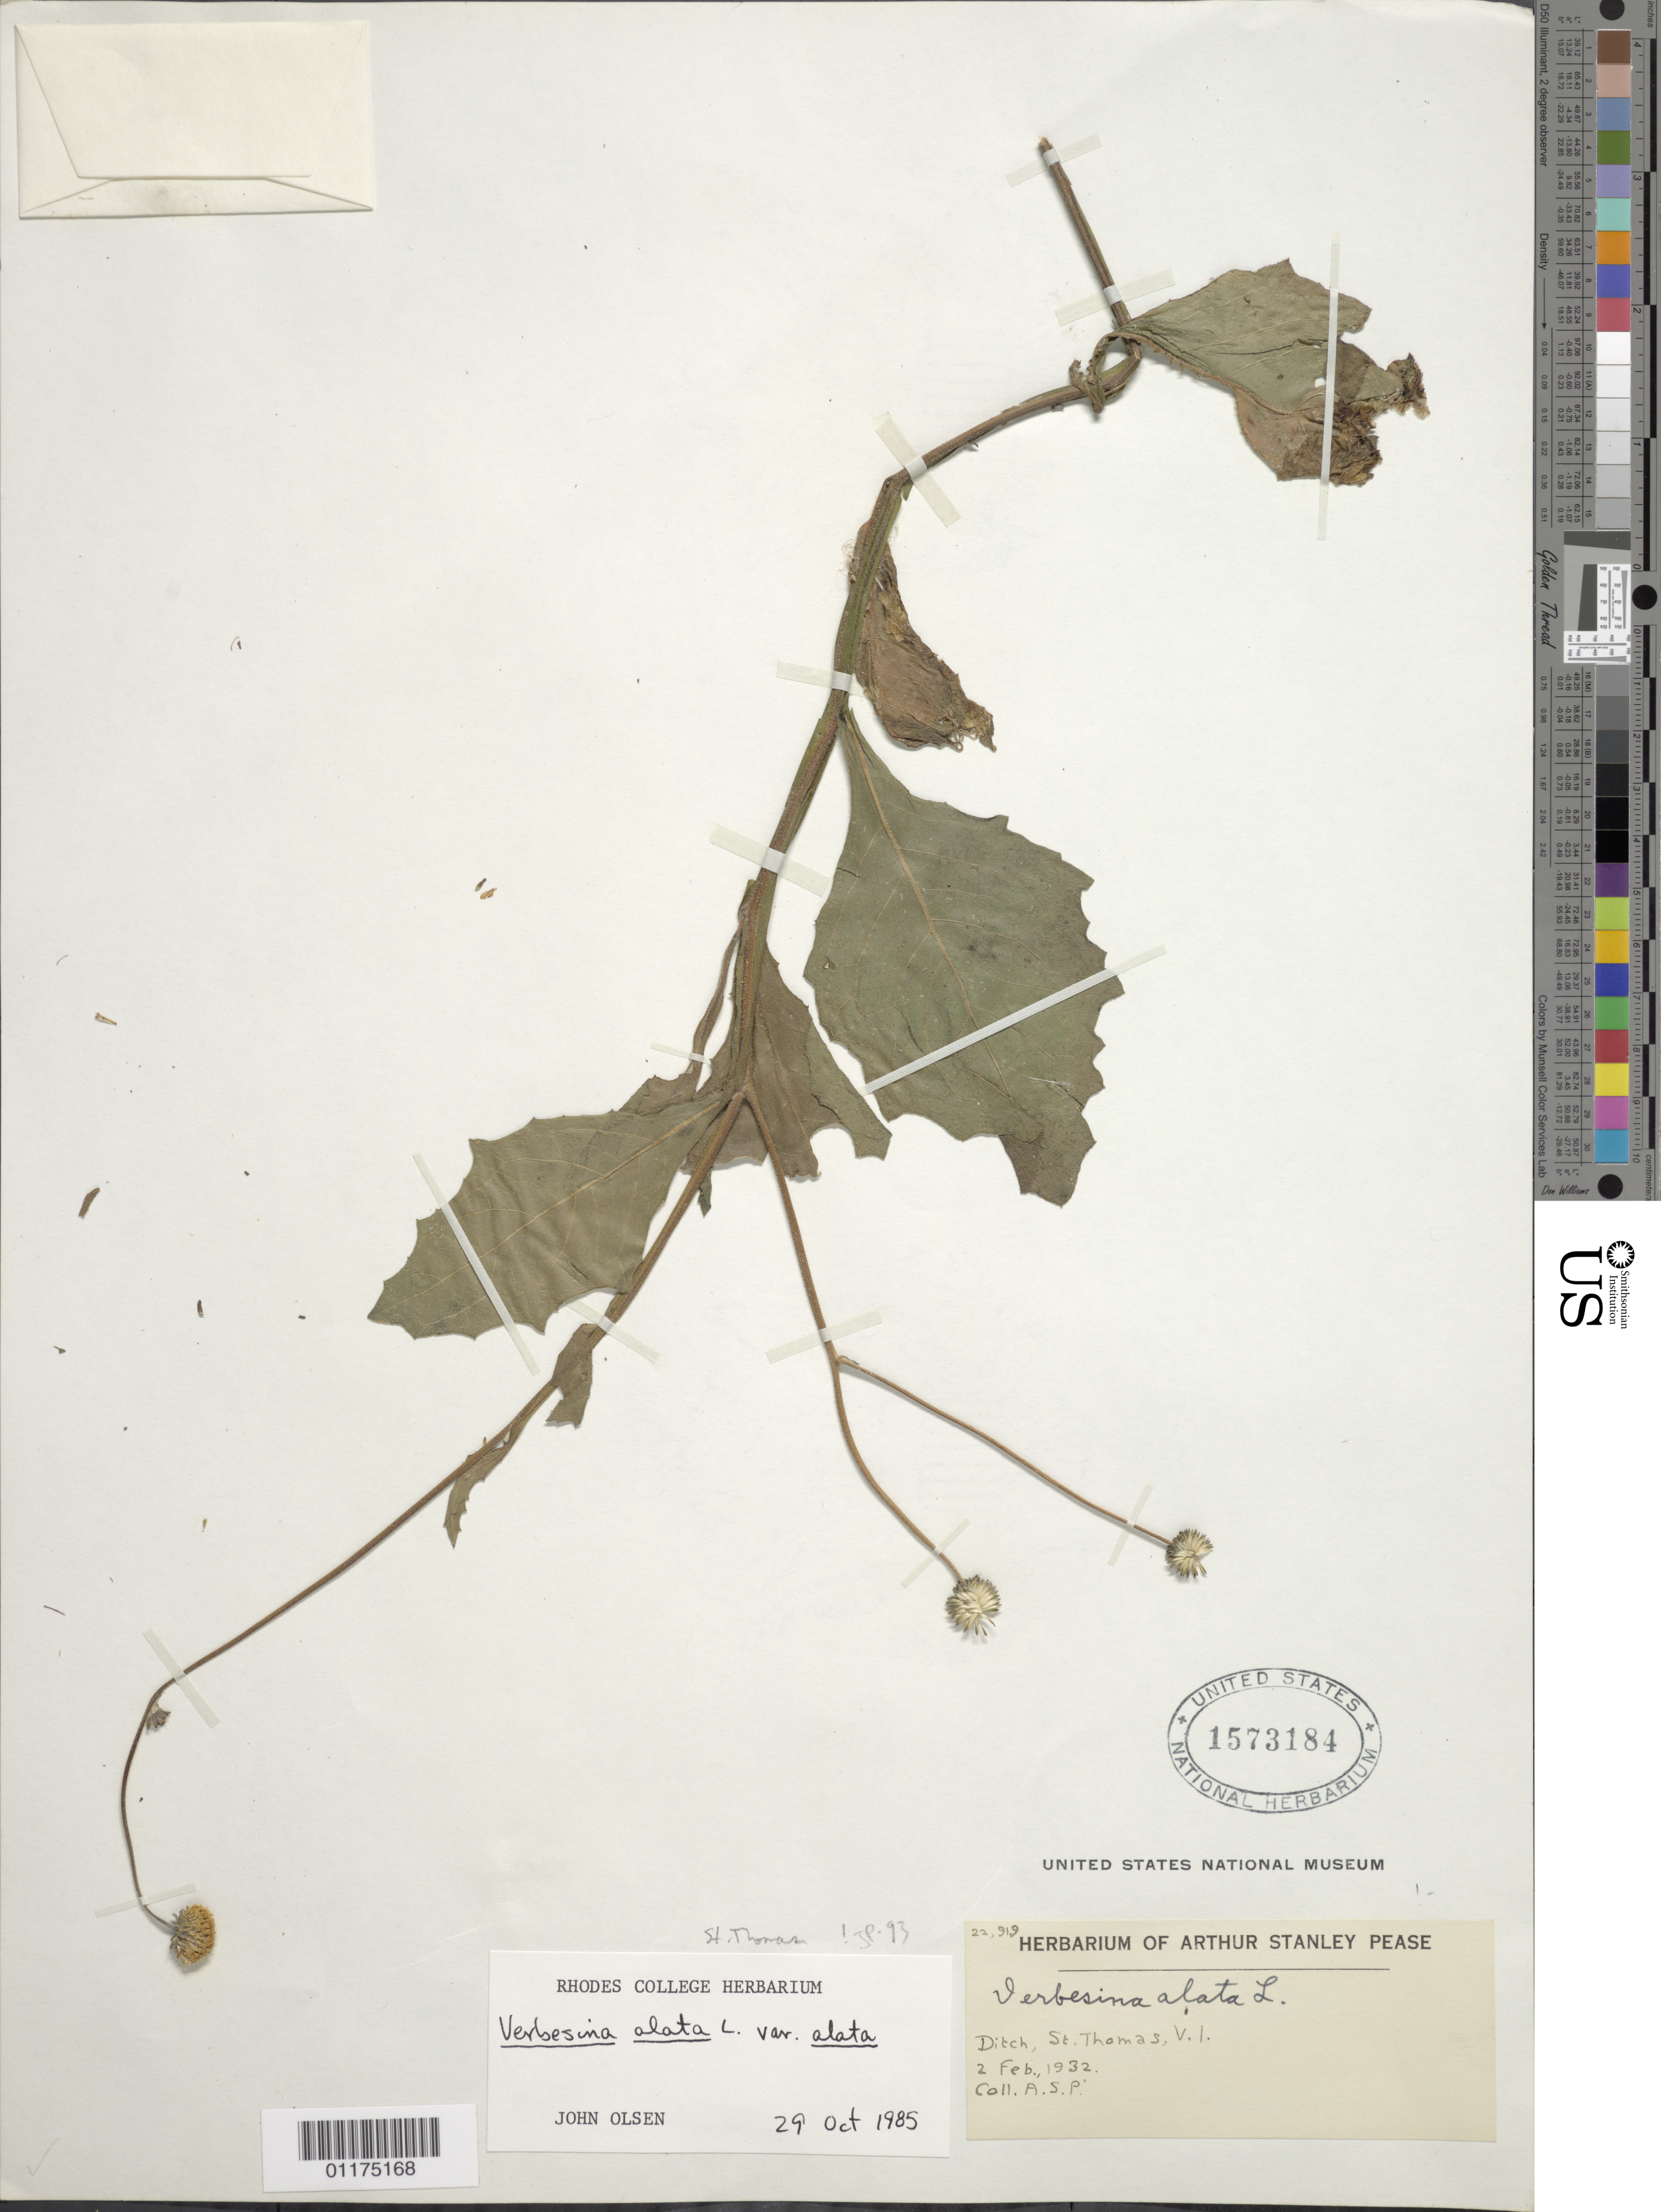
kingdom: Plantae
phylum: Tracheophyta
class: Magnoliopsida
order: Asterales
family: Asteraceae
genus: Verbesina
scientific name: Verbesina alata var. alata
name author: L.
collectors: A. S. Pease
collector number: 22919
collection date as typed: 02 Feb 1932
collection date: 1932-02-02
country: U.S. Virgin Islands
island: St. Thomas I.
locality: Ditch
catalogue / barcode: US 1573184